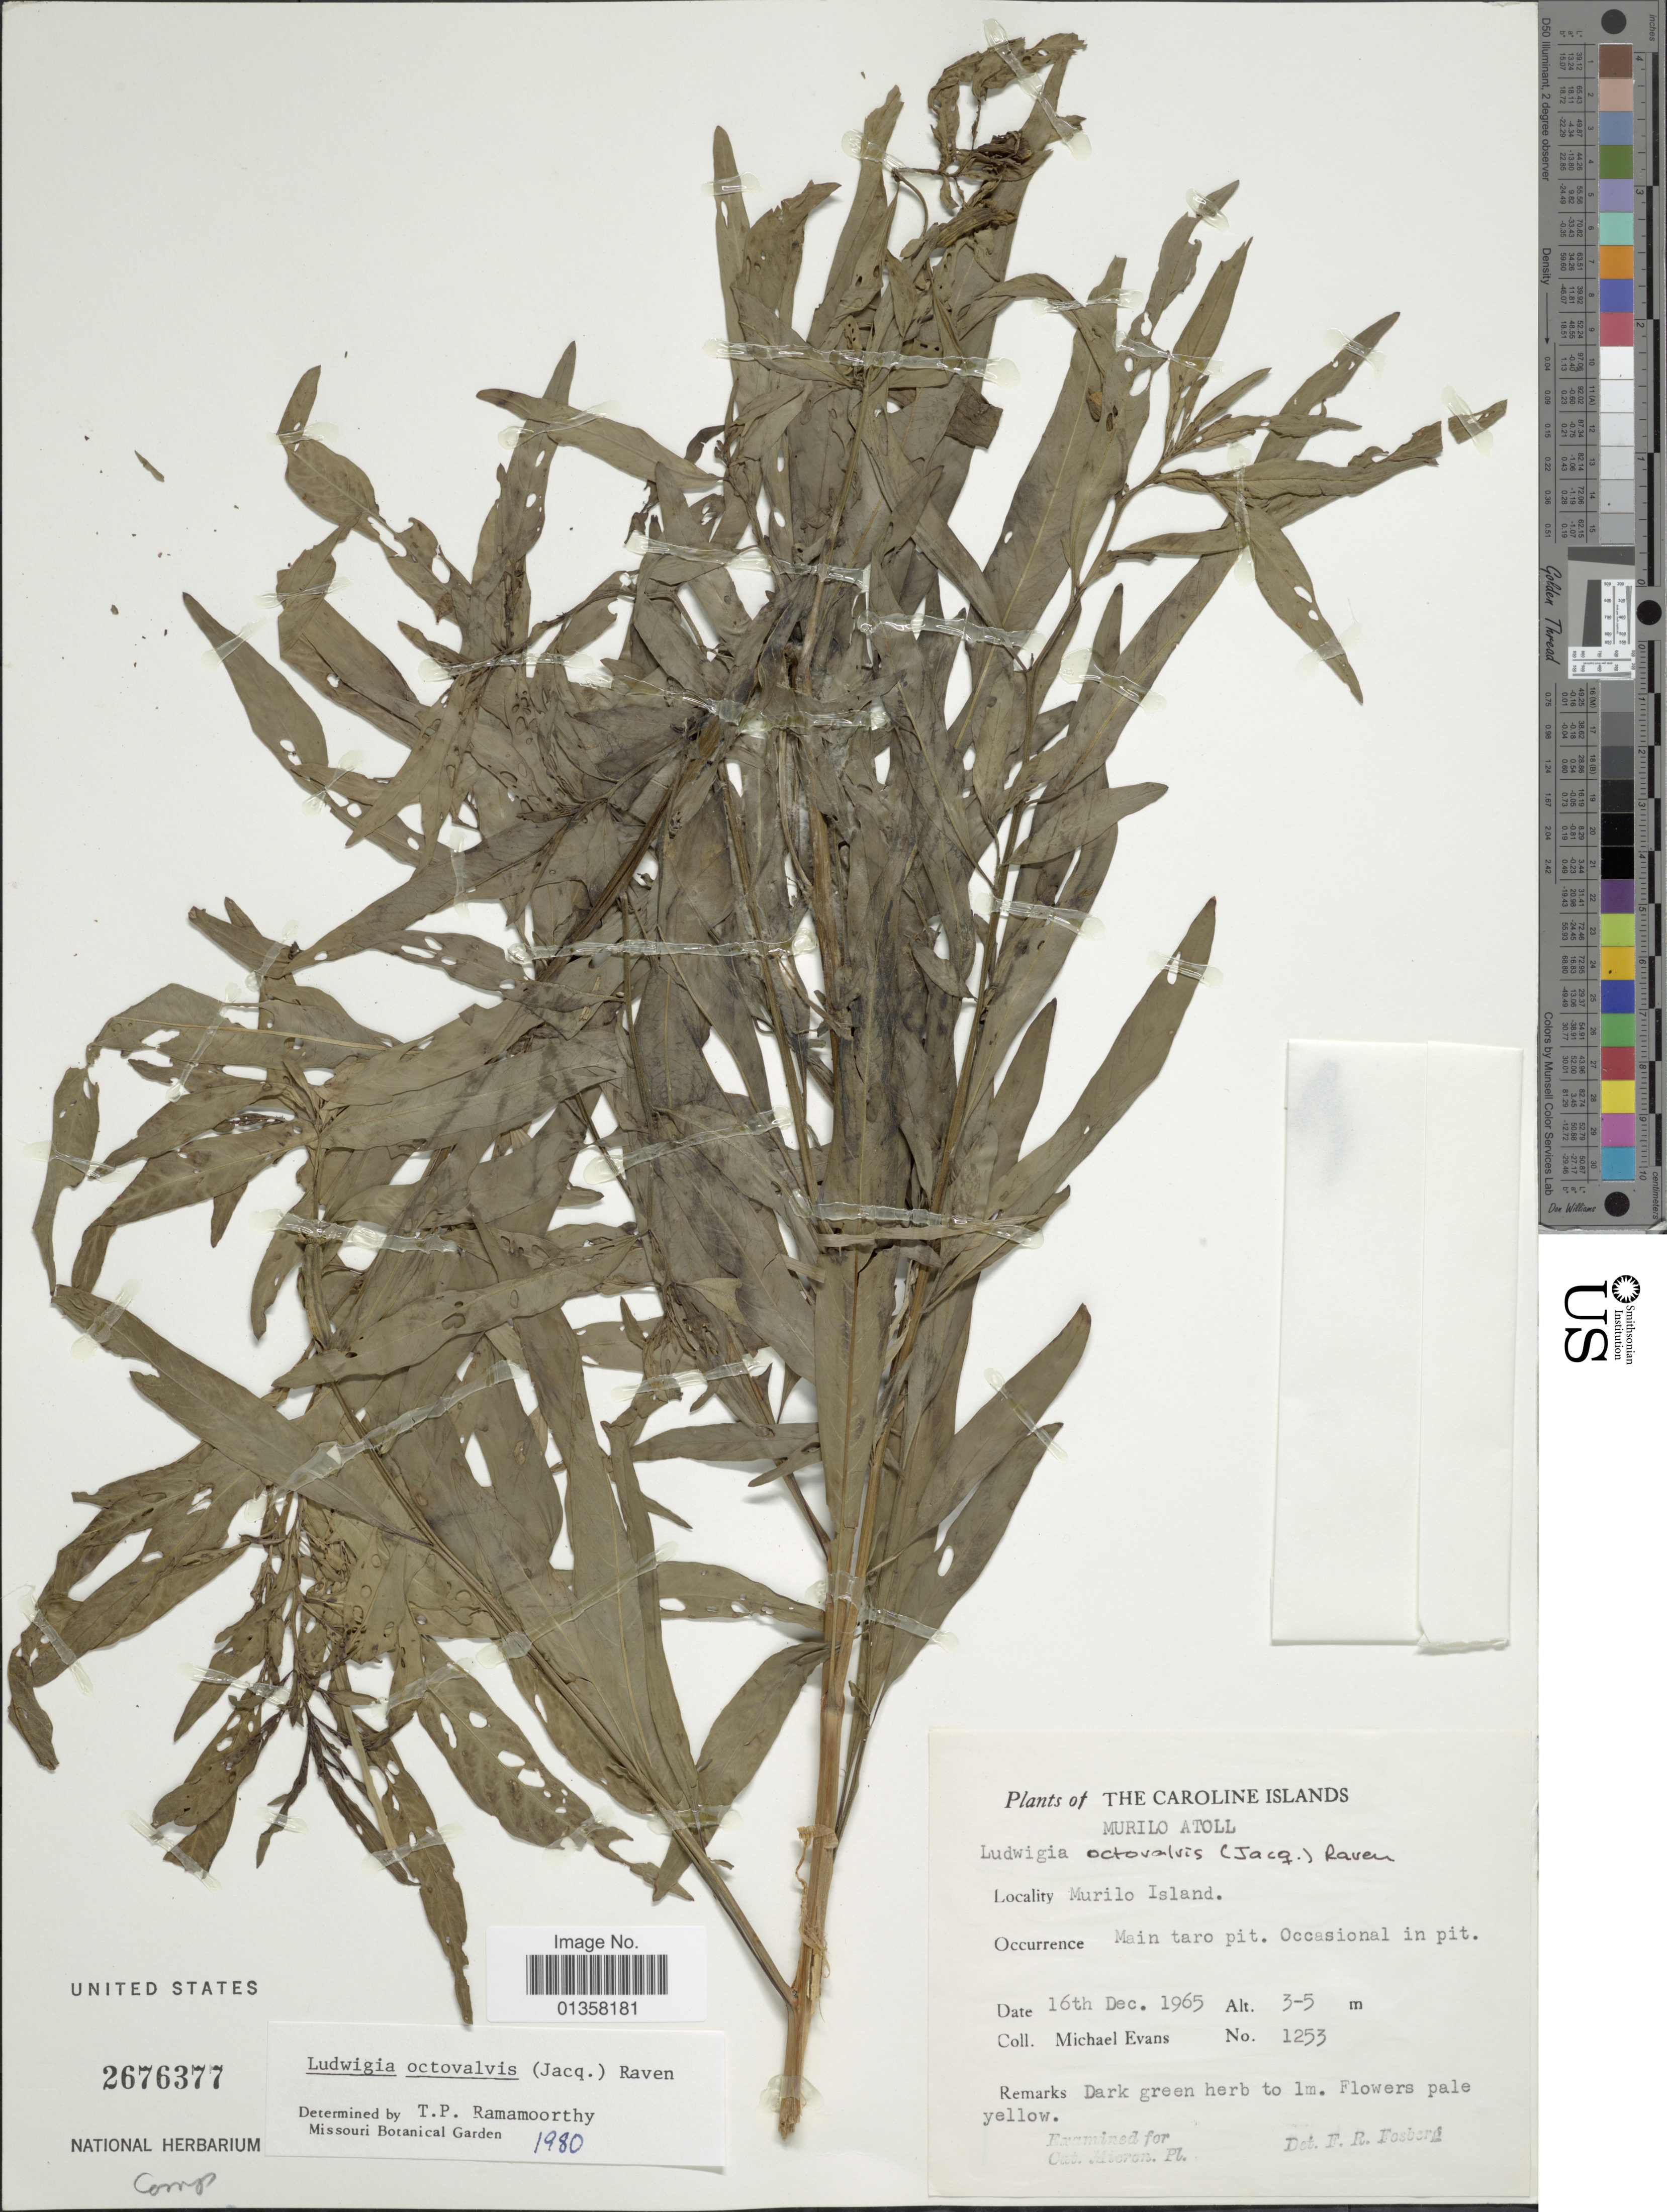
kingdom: Plantae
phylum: Tracheophyta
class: Magnoliopsida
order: Myrtales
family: Onagraceae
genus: Ludwigia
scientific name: Ludwigia octovalvis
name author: (Jacq.) P.H. Raven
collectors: M. Evans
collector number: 1253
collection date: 1965-12-16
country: Micronesia, Federated States of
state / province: Truk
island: Murilo Atoll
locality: Murilo Atoll, Murilo Island, Main taro pit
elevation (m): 3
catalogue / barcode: US 2676377